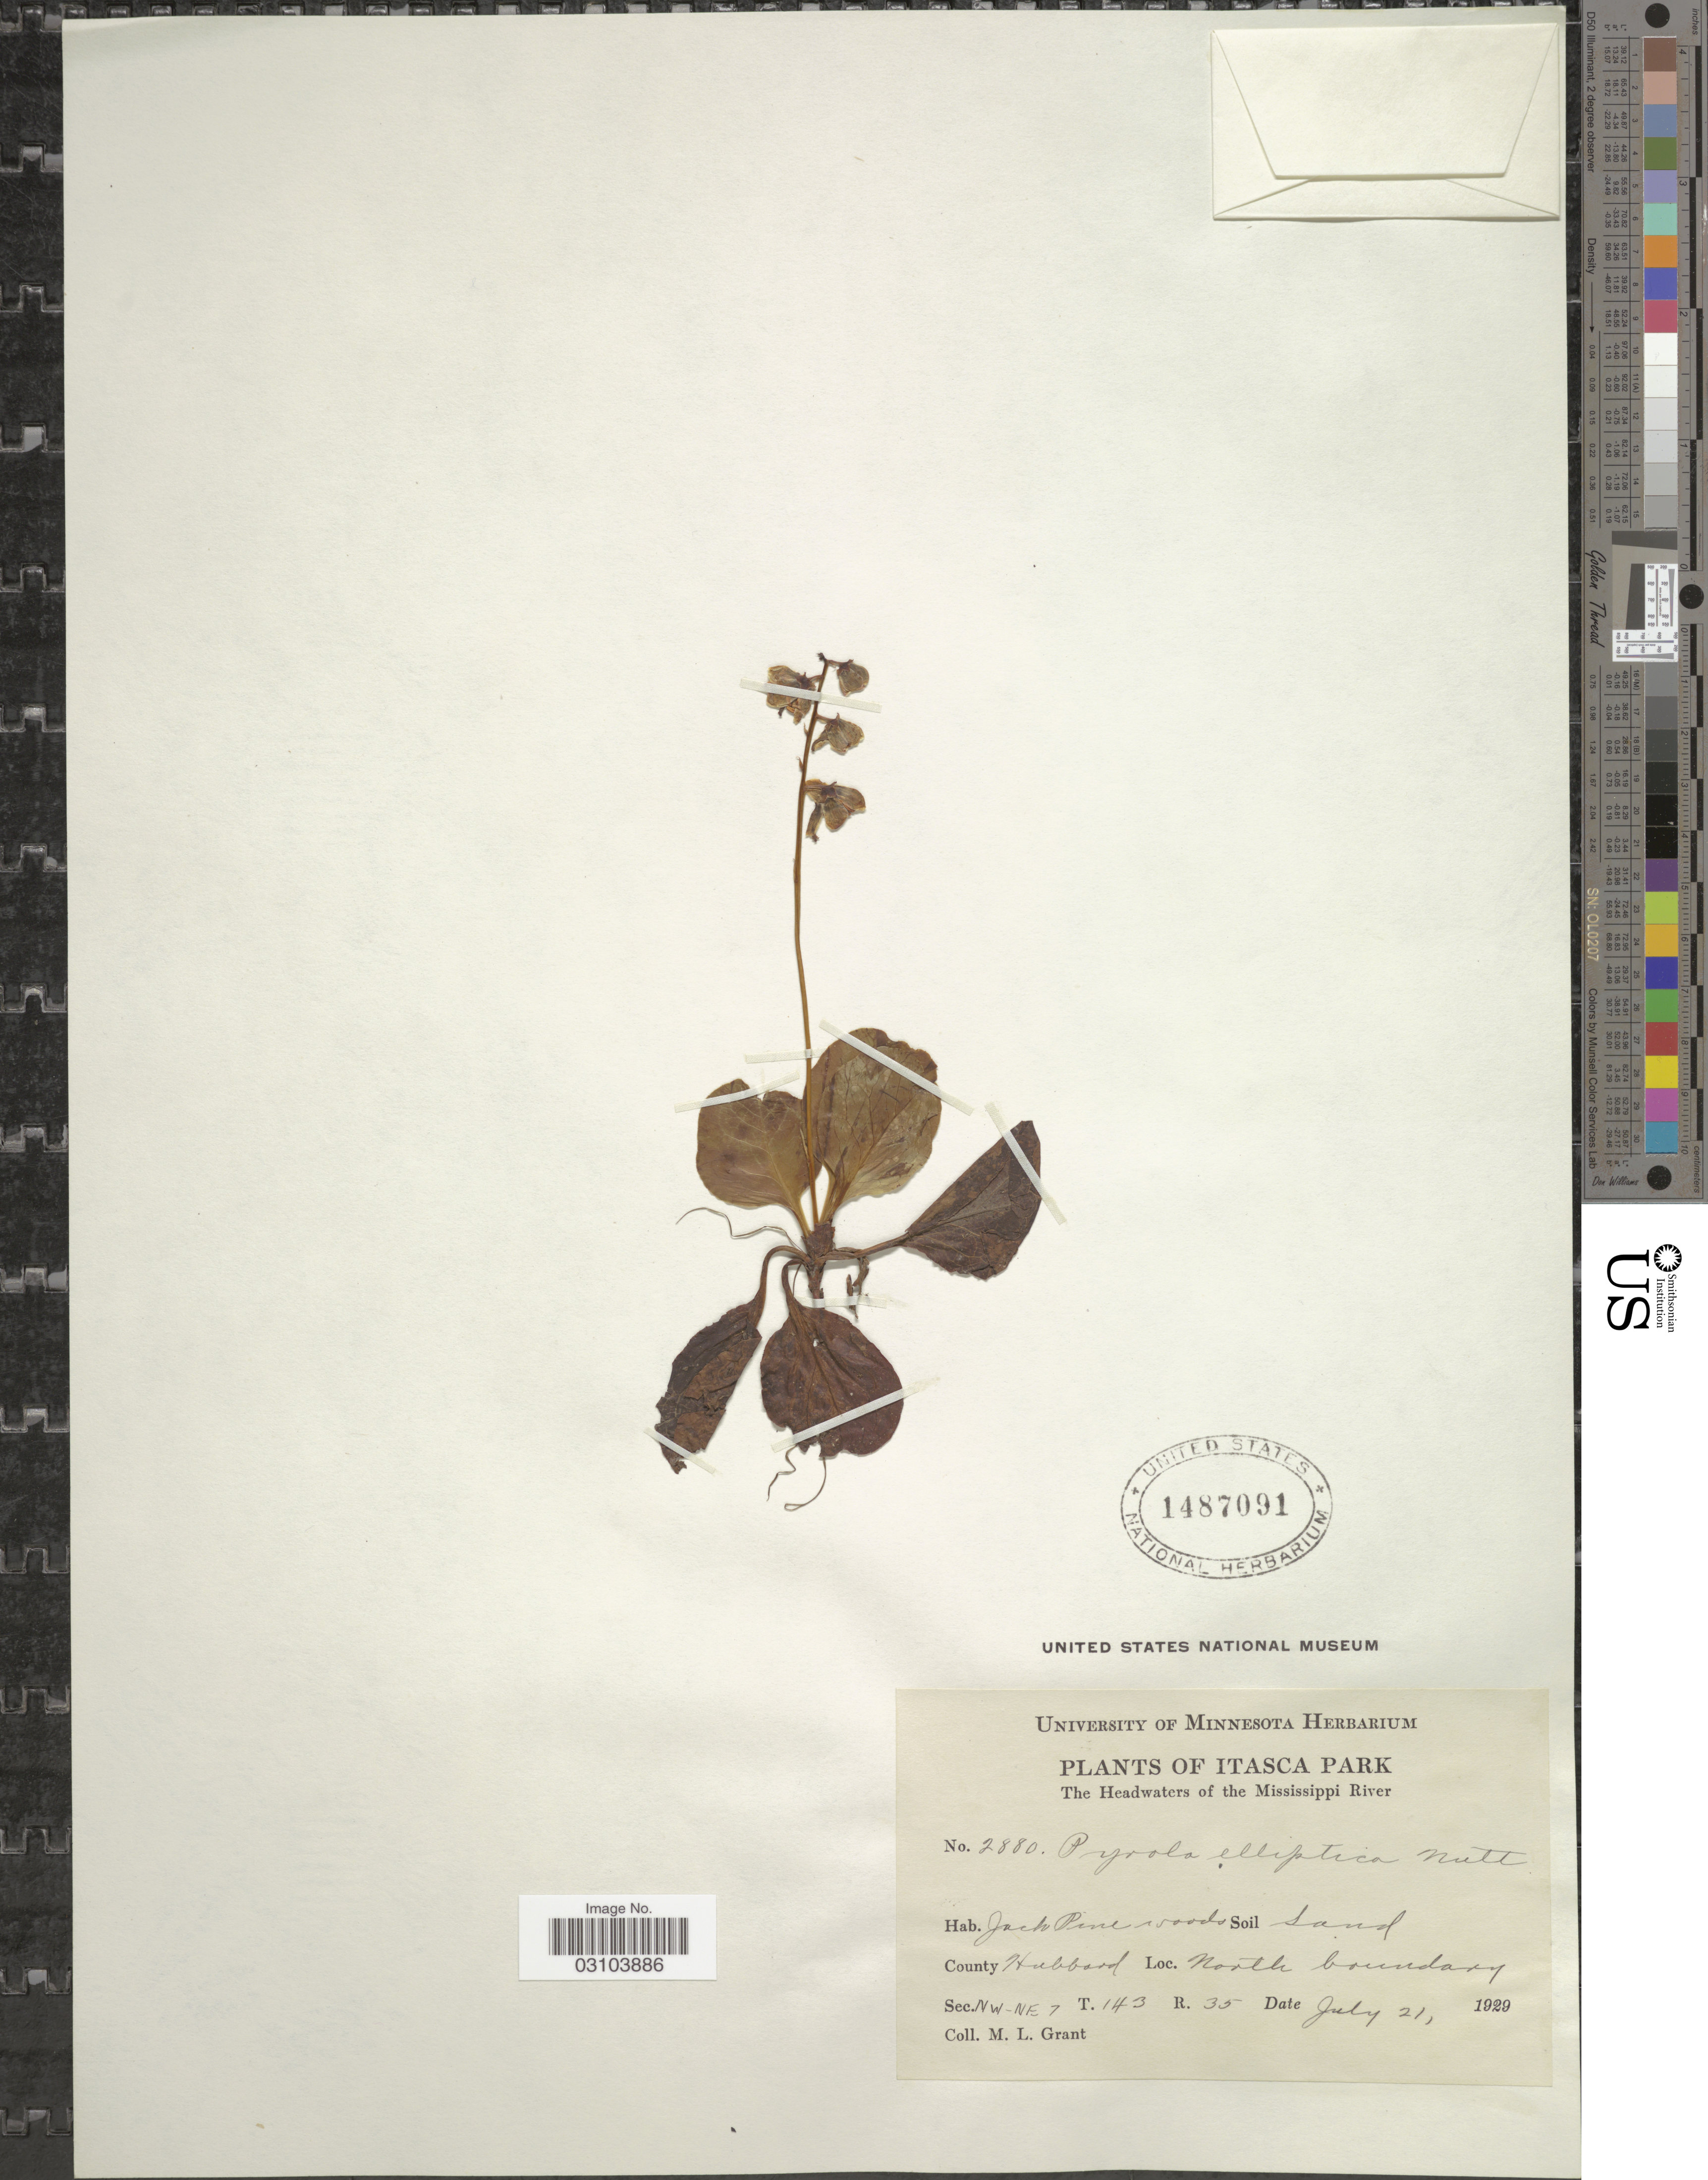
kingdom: Plantae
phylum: Tracheophyta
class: Magnoliopsida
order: Ericales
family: Ericaceae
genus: Pyrola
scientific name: Pyrola elliptica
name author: Nutt.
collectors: M. L. Grant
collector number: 2880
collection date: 1929-07-21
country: United States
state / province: Minnesota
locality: Itasca Park. The Headwaters of the Mississippi River. County Hubbard. North boundary. Sec. NW-NE 7 T. 143 R. 35.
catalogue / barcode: US 1487091